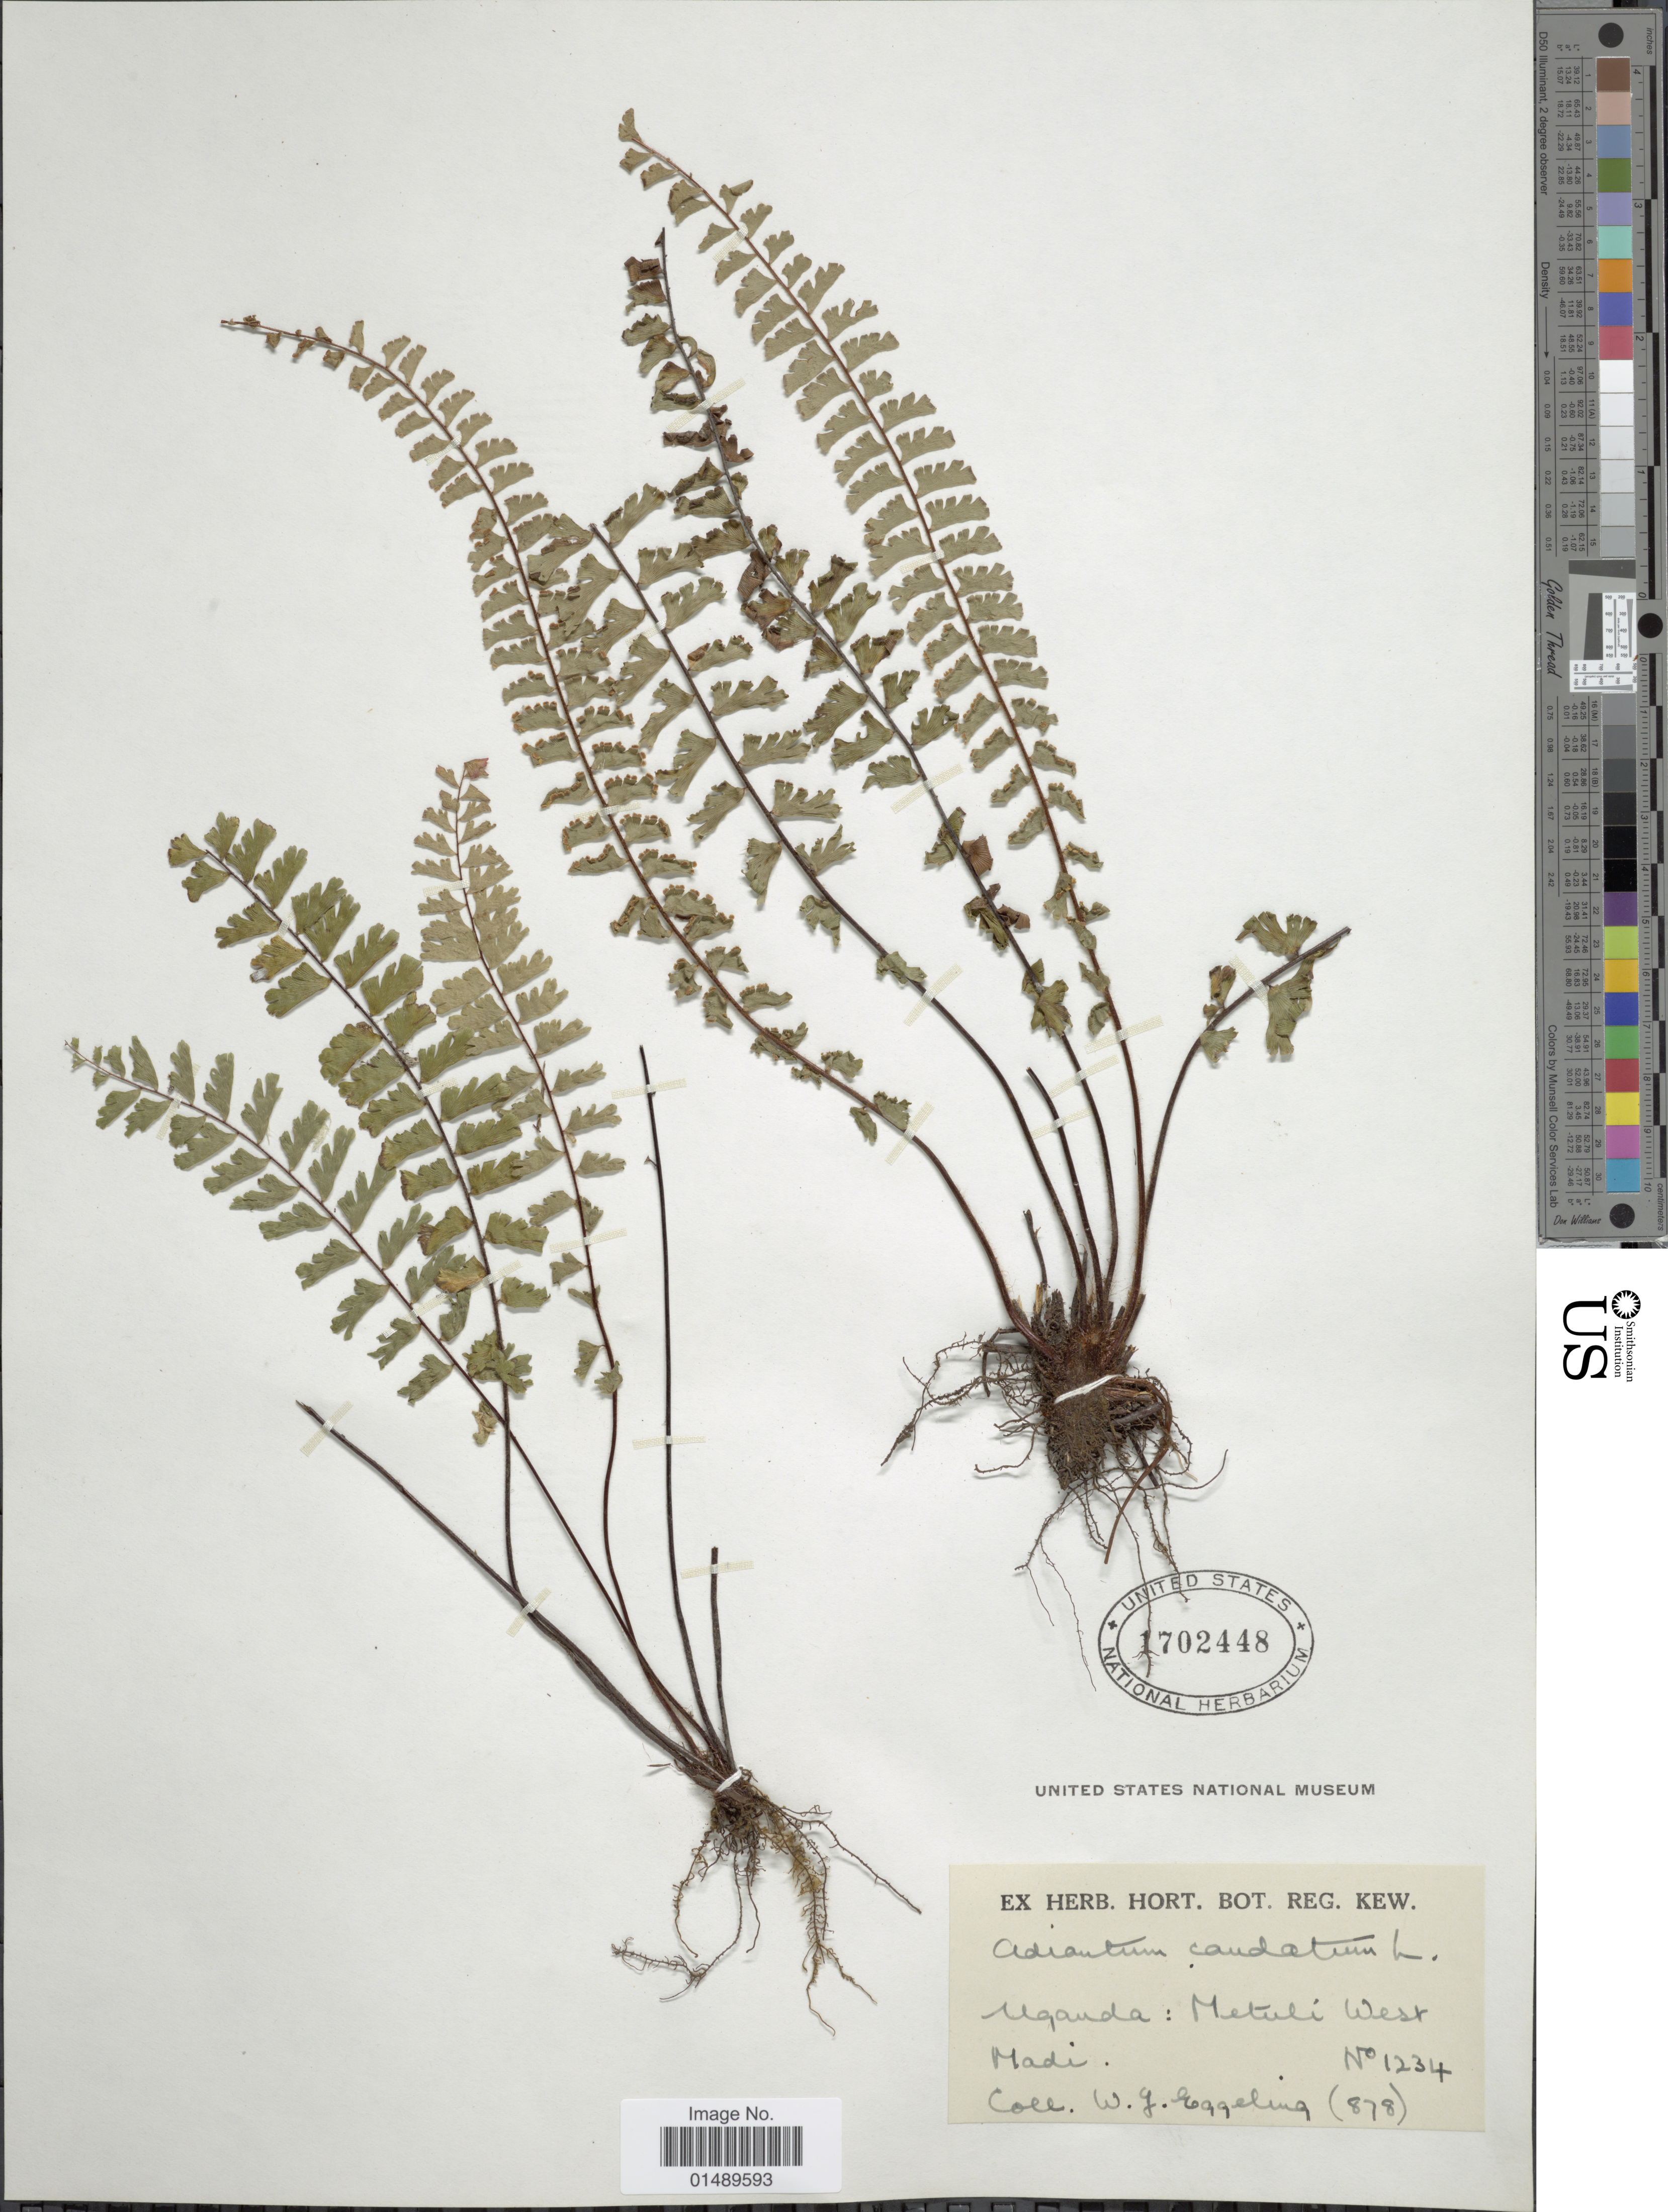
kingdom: Plantae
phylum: Tracheophyta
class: Polypodiopsida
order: Polypodiales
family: Pteridaceae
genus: Adiantum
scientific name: Adiantum caudatum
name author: L.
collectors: W. Eggeling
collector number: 1234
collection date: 1878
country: Uganda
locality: Uganda: Metuli West Madi.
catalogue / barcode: US 1702448